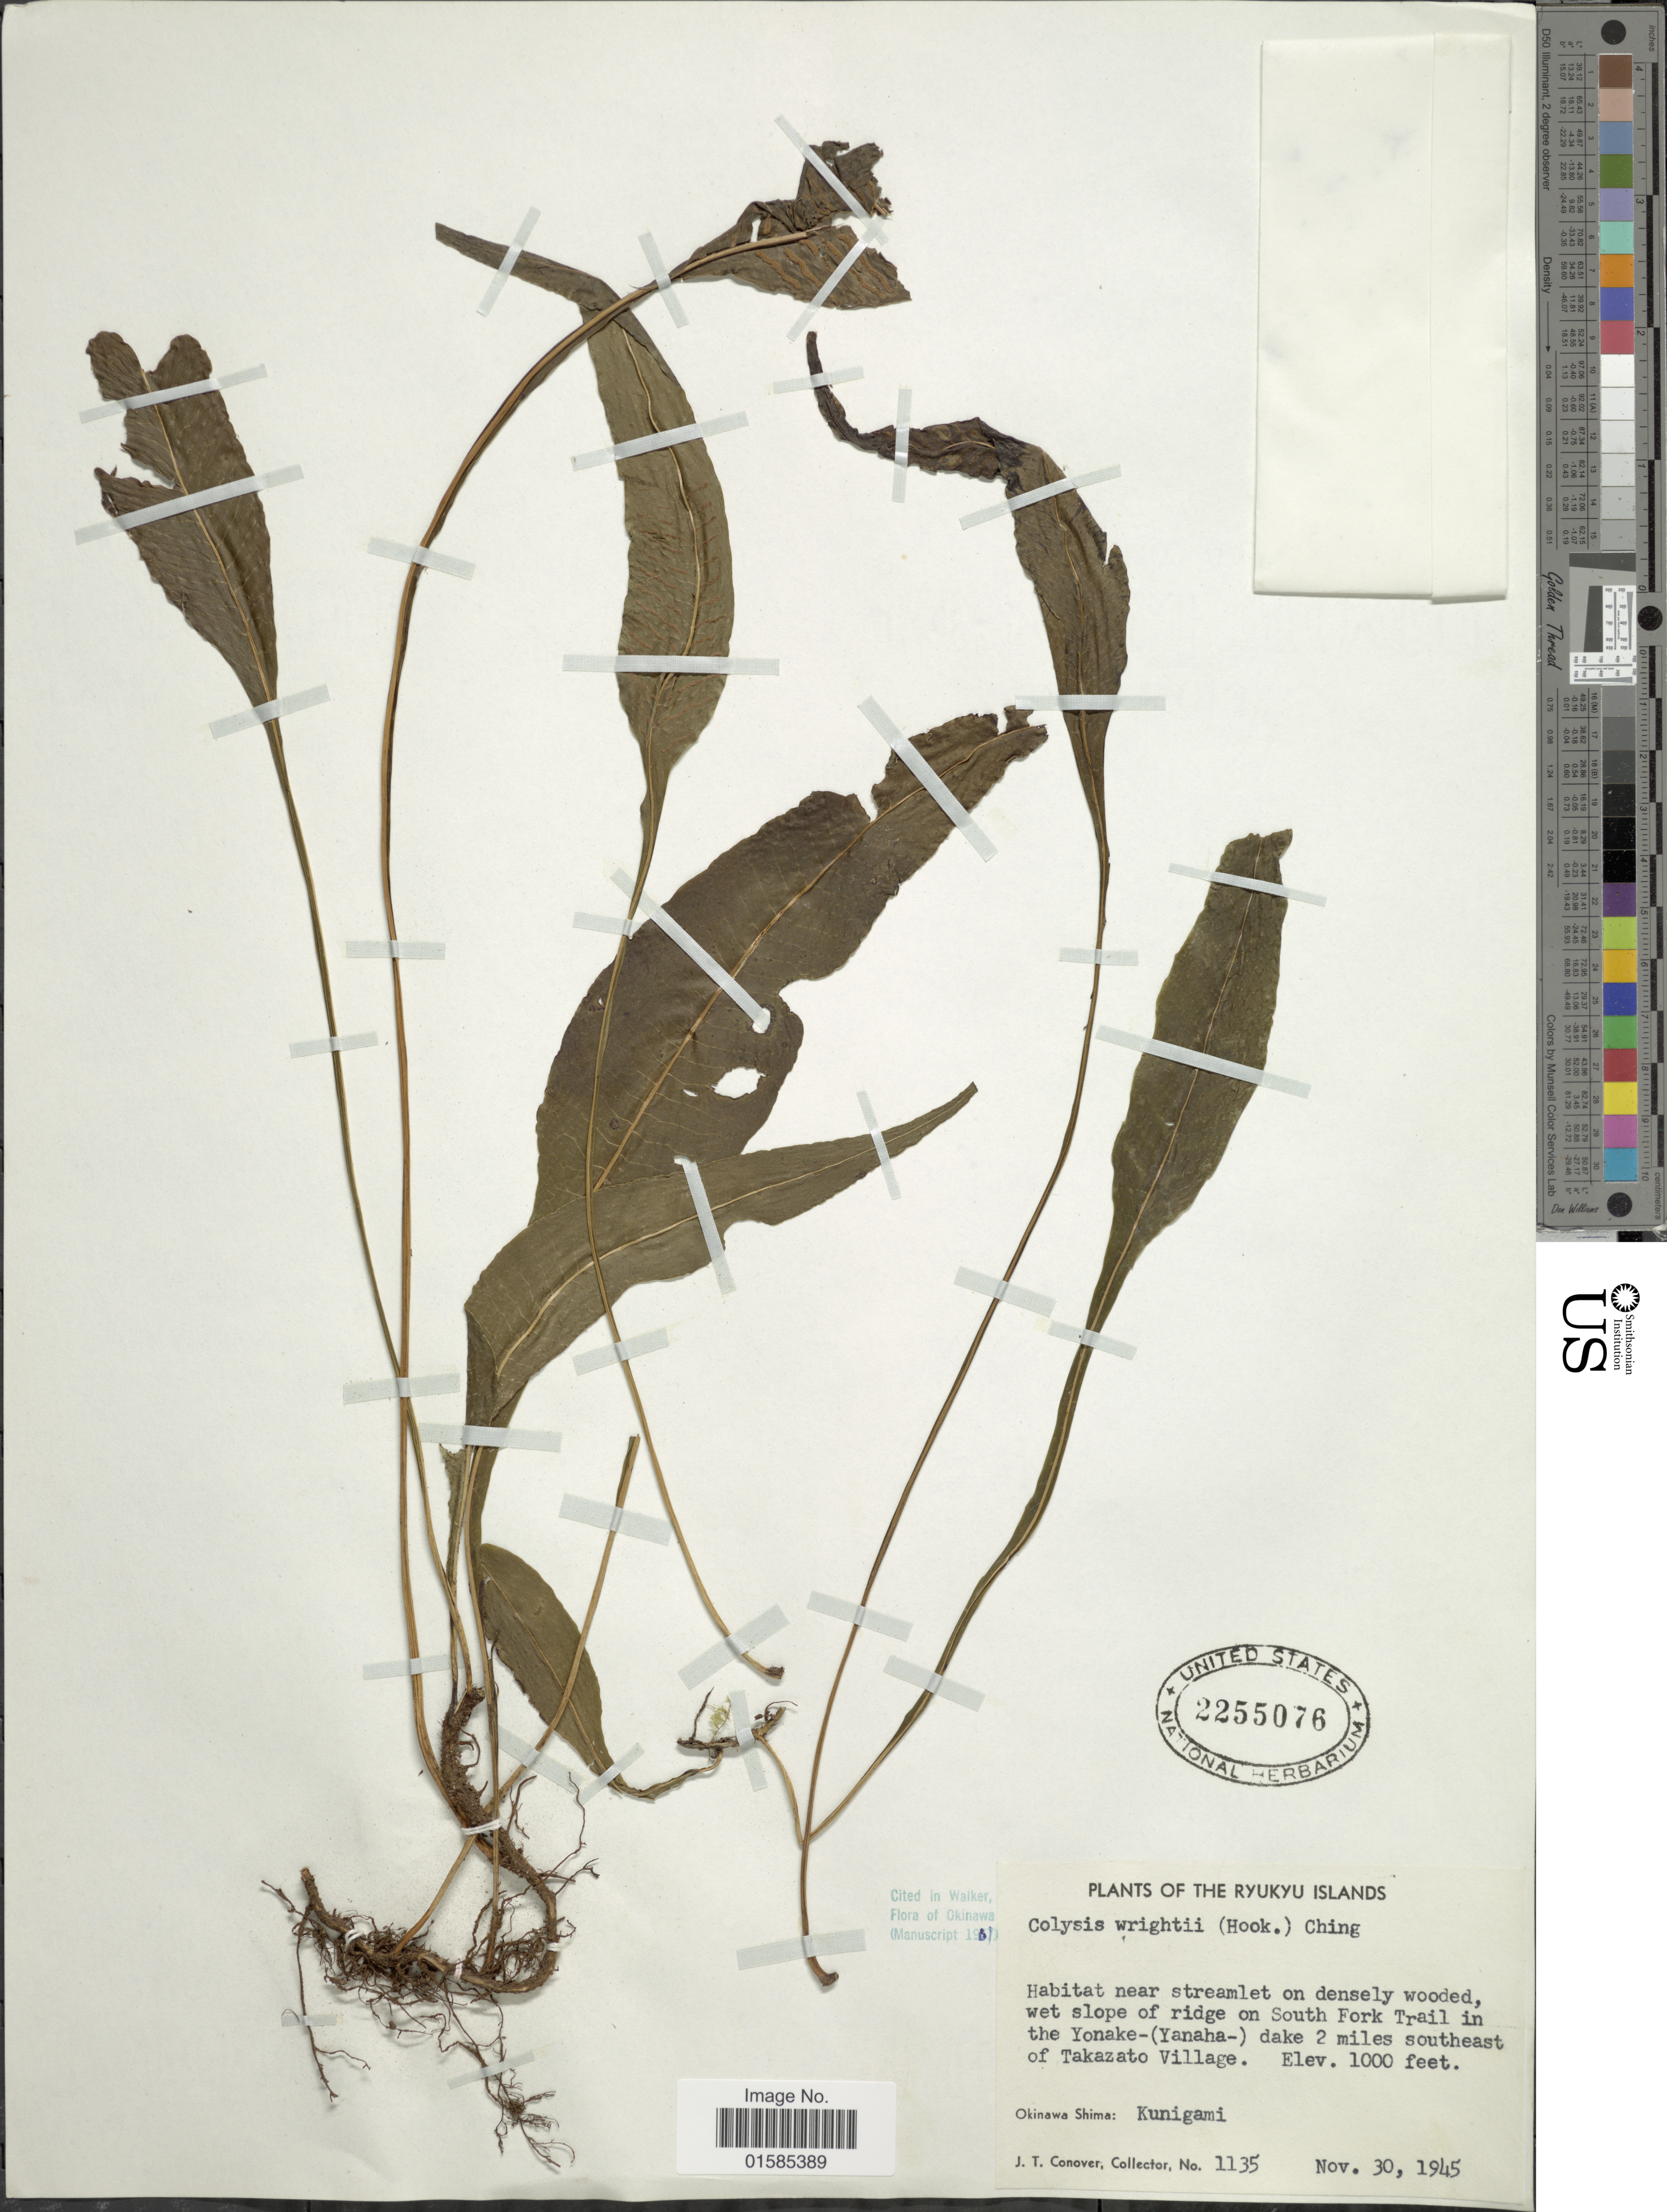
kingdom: Plantae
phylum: Tracheophyta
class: Polypodiopsida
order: Polypodiales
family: Polypodiaceae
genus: Leptochilus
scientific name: Leptochilus wrightii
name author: (Hook.) X.C. Zhang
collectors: J. T. Conover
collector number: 1135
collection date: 1945-11-30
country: Japan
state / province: Okinawa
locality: Ryukyu Islands, Habitat near streamlet on densely wooded, wet slope of ridge on South Fork Trail in the Yonake- (Yanaha-) dake 2 miles southeast of Takazato Village, Okinawa Shima: Kunigami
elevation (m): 305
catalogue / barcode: US 2255076